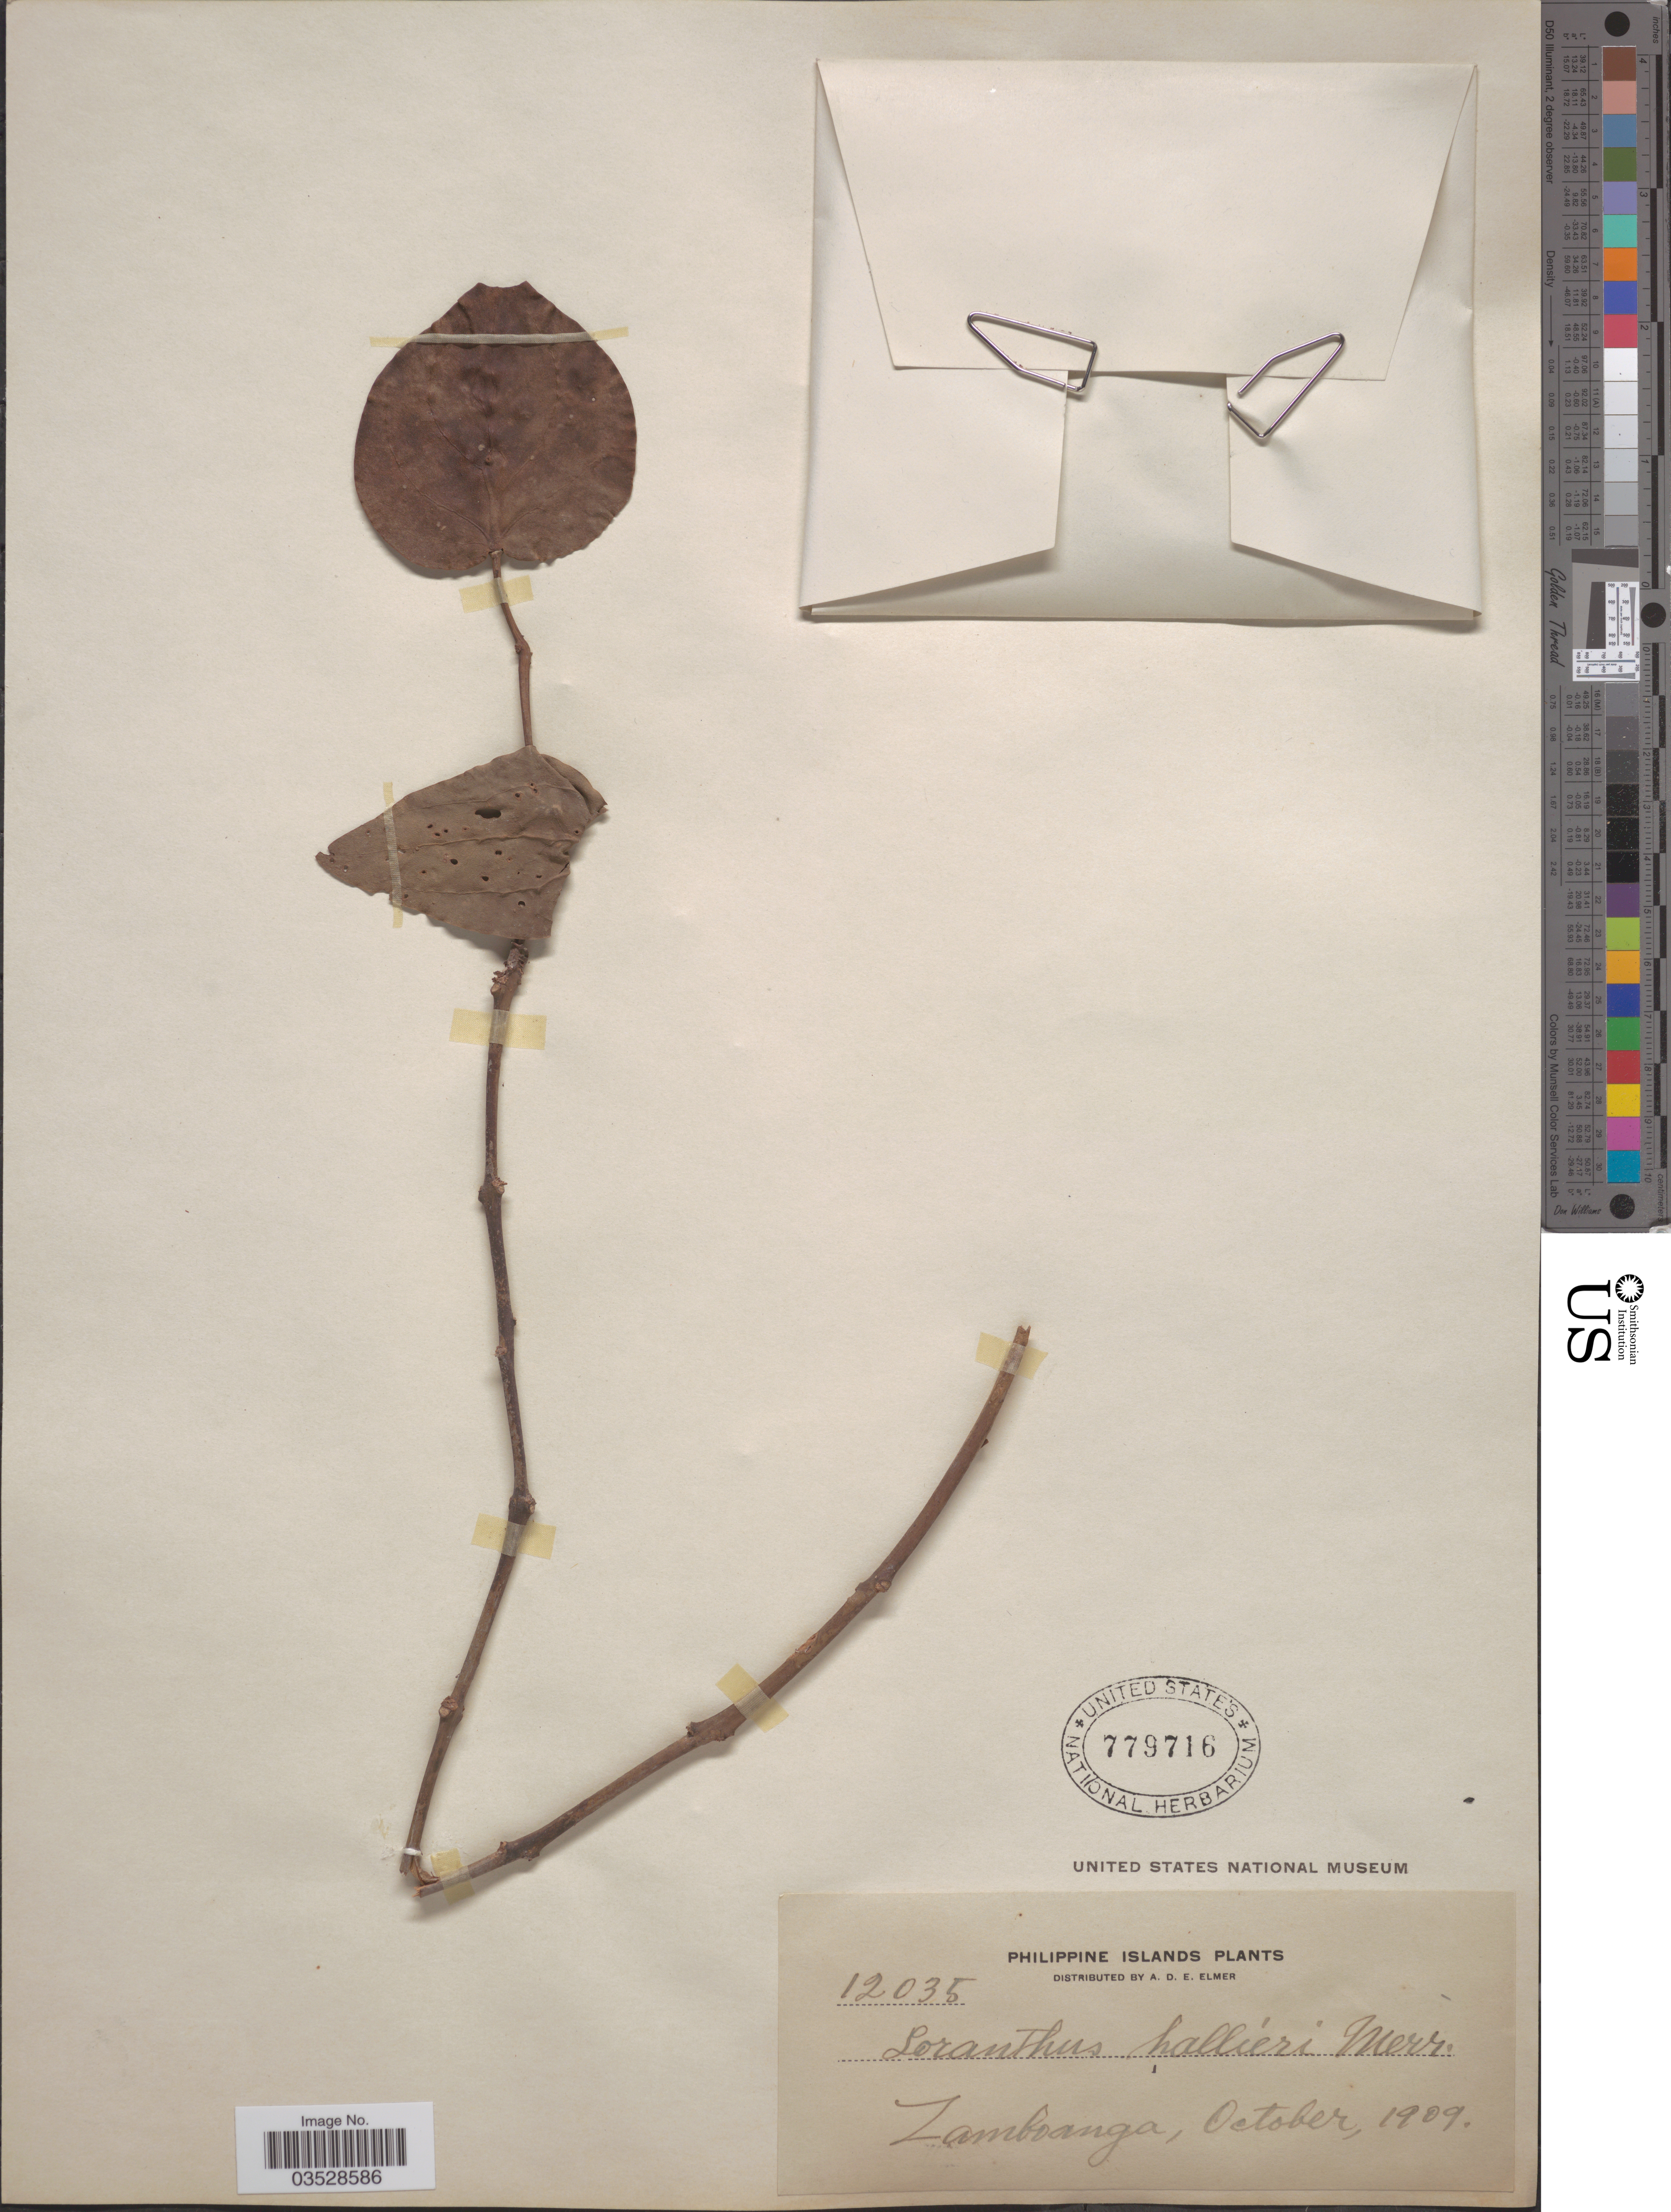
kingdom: Plantae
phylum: Tracheophyta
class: Magnoliopsida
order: Santalales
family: Loranthaceae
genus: Loranthus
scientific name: Loranthus hallieri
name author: Merr.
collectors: A. D. E. Elmer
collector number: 12035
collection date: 1909-10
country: Philippines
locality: Zamboanga.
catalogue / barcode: US 779716